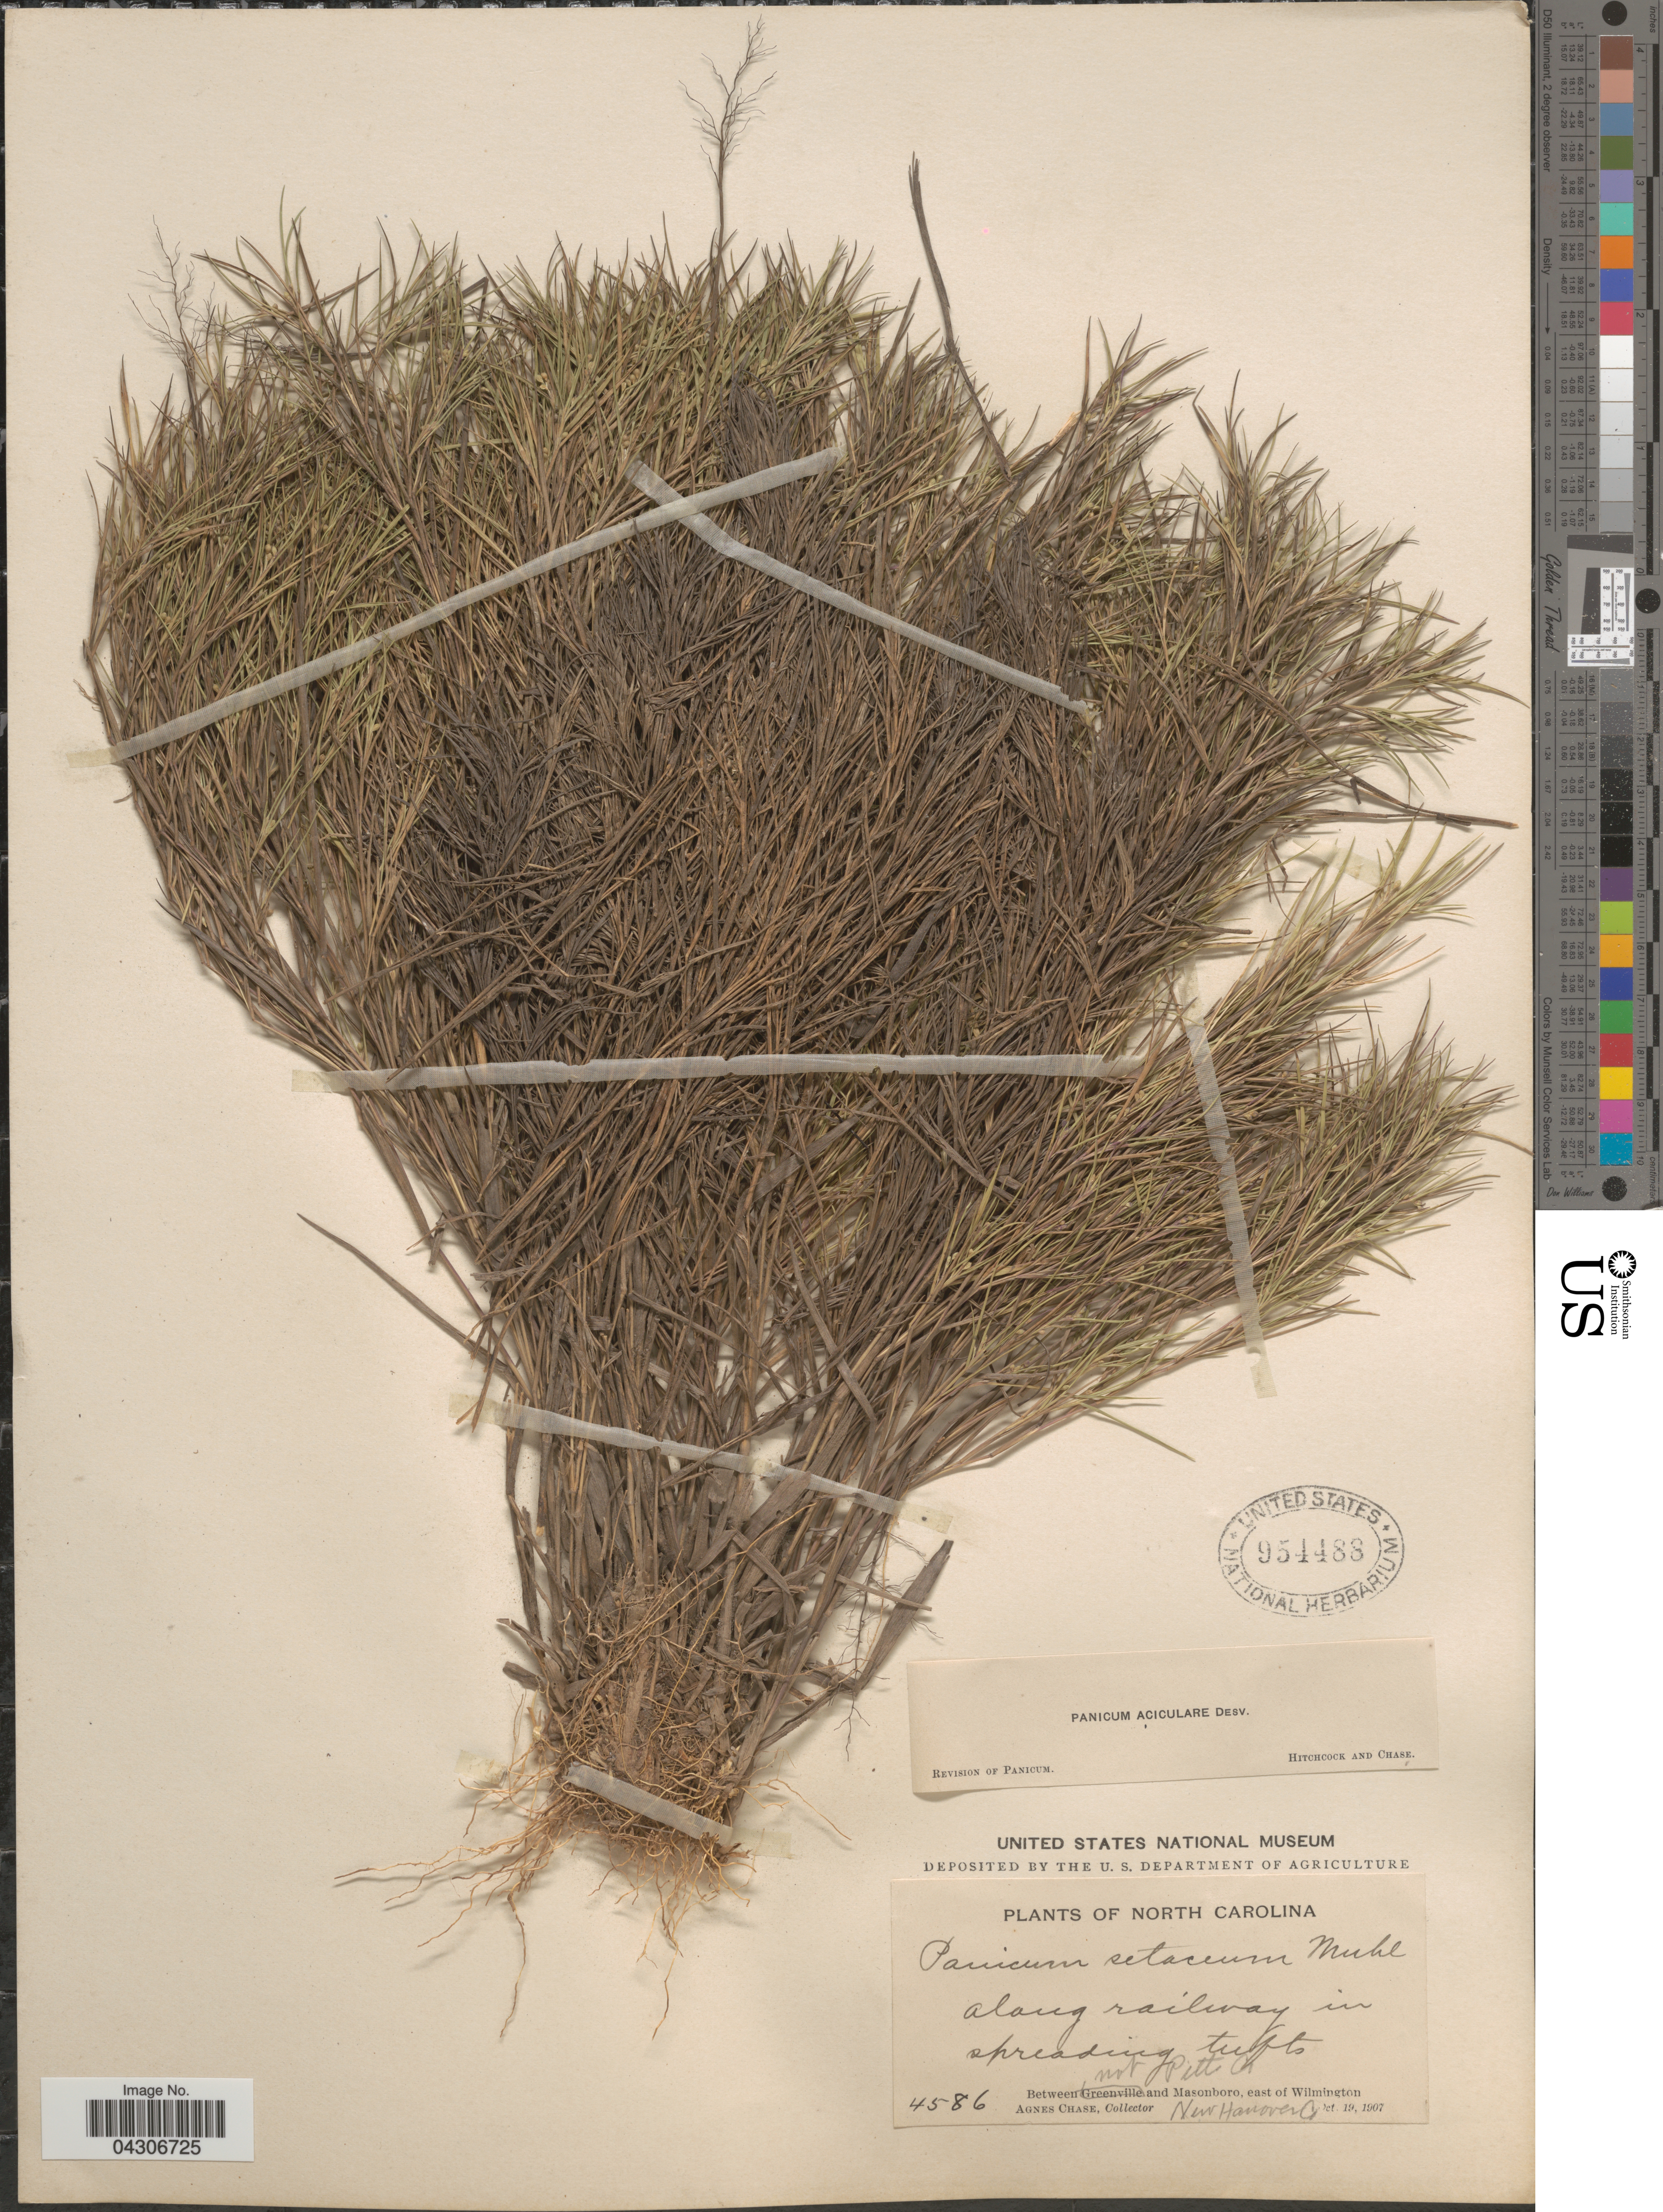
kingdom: Plantae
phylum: Tracheophyta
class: Liliopsida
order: Poales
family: Poaceae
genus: Dichanthelium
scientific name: Dichanthelium aciculare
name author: (Desv. ex Poir.) Gould & C.A. Clark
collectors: A. Chase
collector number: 4586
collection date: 1907-10-19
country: United States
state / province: North Carolina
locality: Along railway in spreading tufts. Between Pitt Co and Masonboro, east of Wilmington. New Hanover Cr.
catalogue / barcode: US 954488